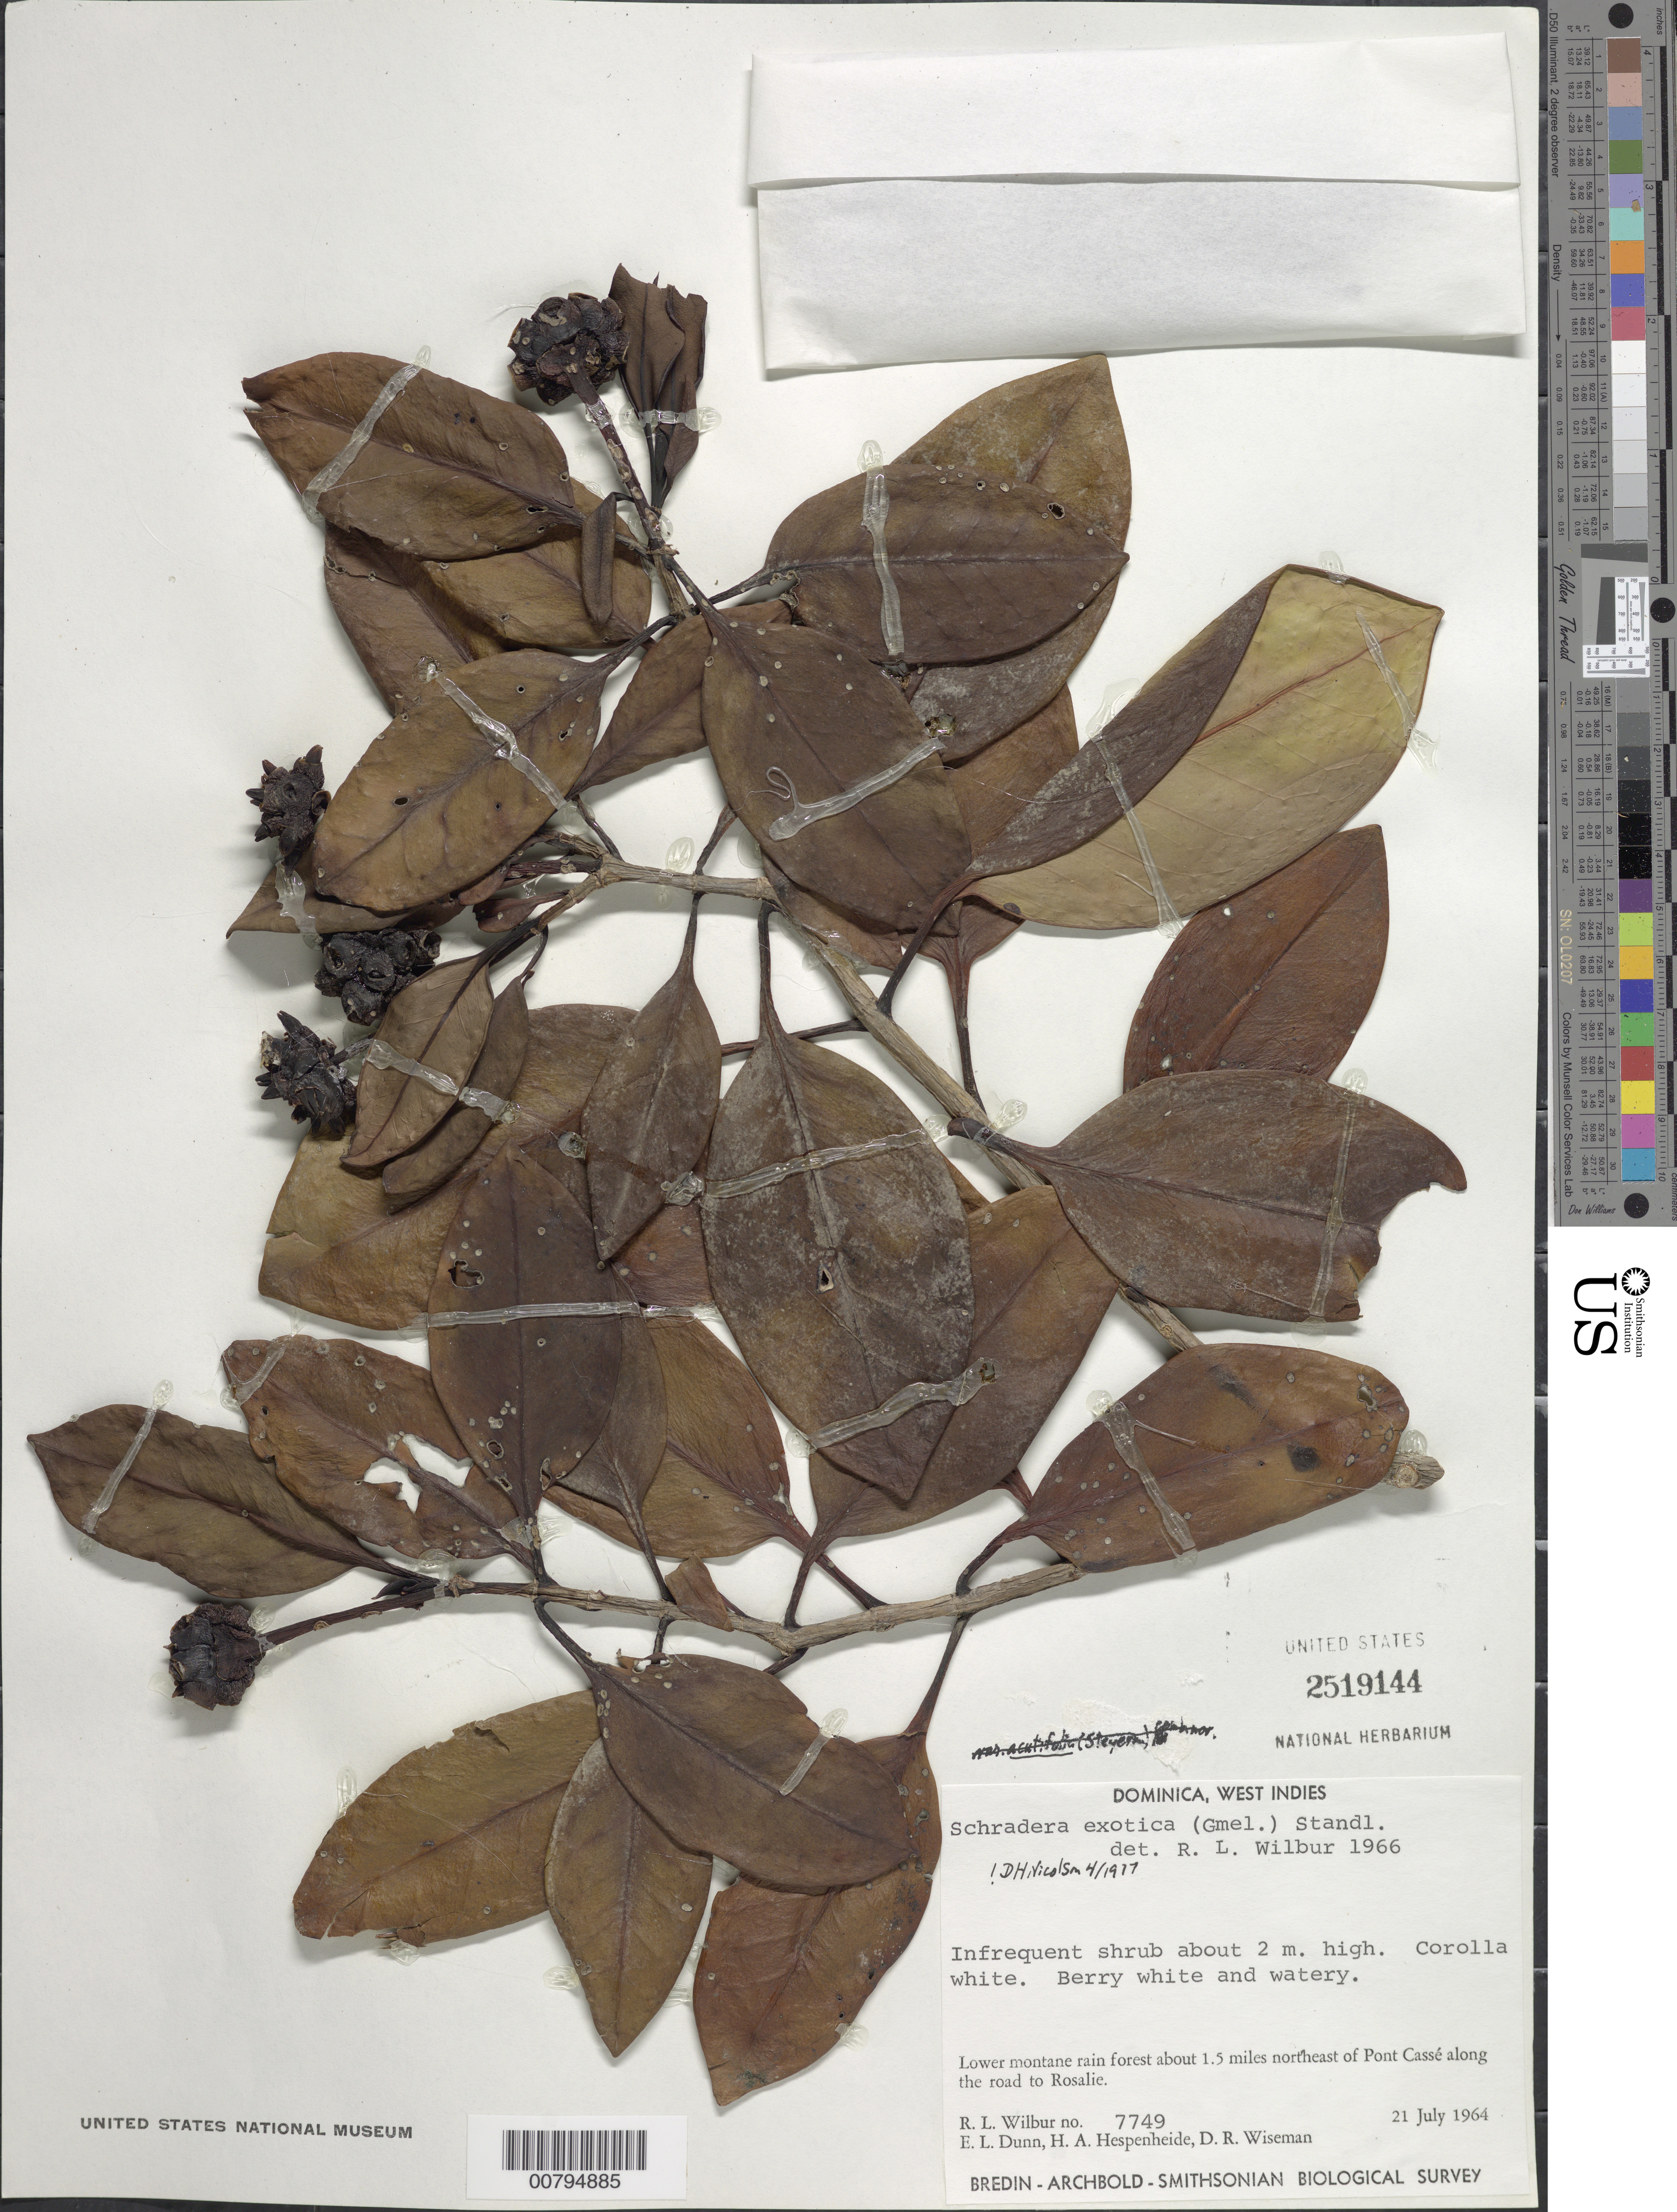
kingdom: Plantae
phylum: Tracheophyta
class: Magnoliopsida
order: Gentianales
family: Rubiaceae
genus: Schradera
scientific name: Schradera exotica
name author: (J.F. Gmel.) Standl.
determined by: Nicolson, Dan H.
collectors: R. L. Wilbur, E. Dunn, H. A. Hespenheide & D. R. Wiseman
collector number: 7749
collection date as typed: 21 Jul 1964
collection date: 1964-07-21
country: Dominica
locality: About 1.5 miles northeast of Pont Cassé, along the road to Rosalie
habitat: Lower montane rainforest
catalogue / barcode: US 2519144